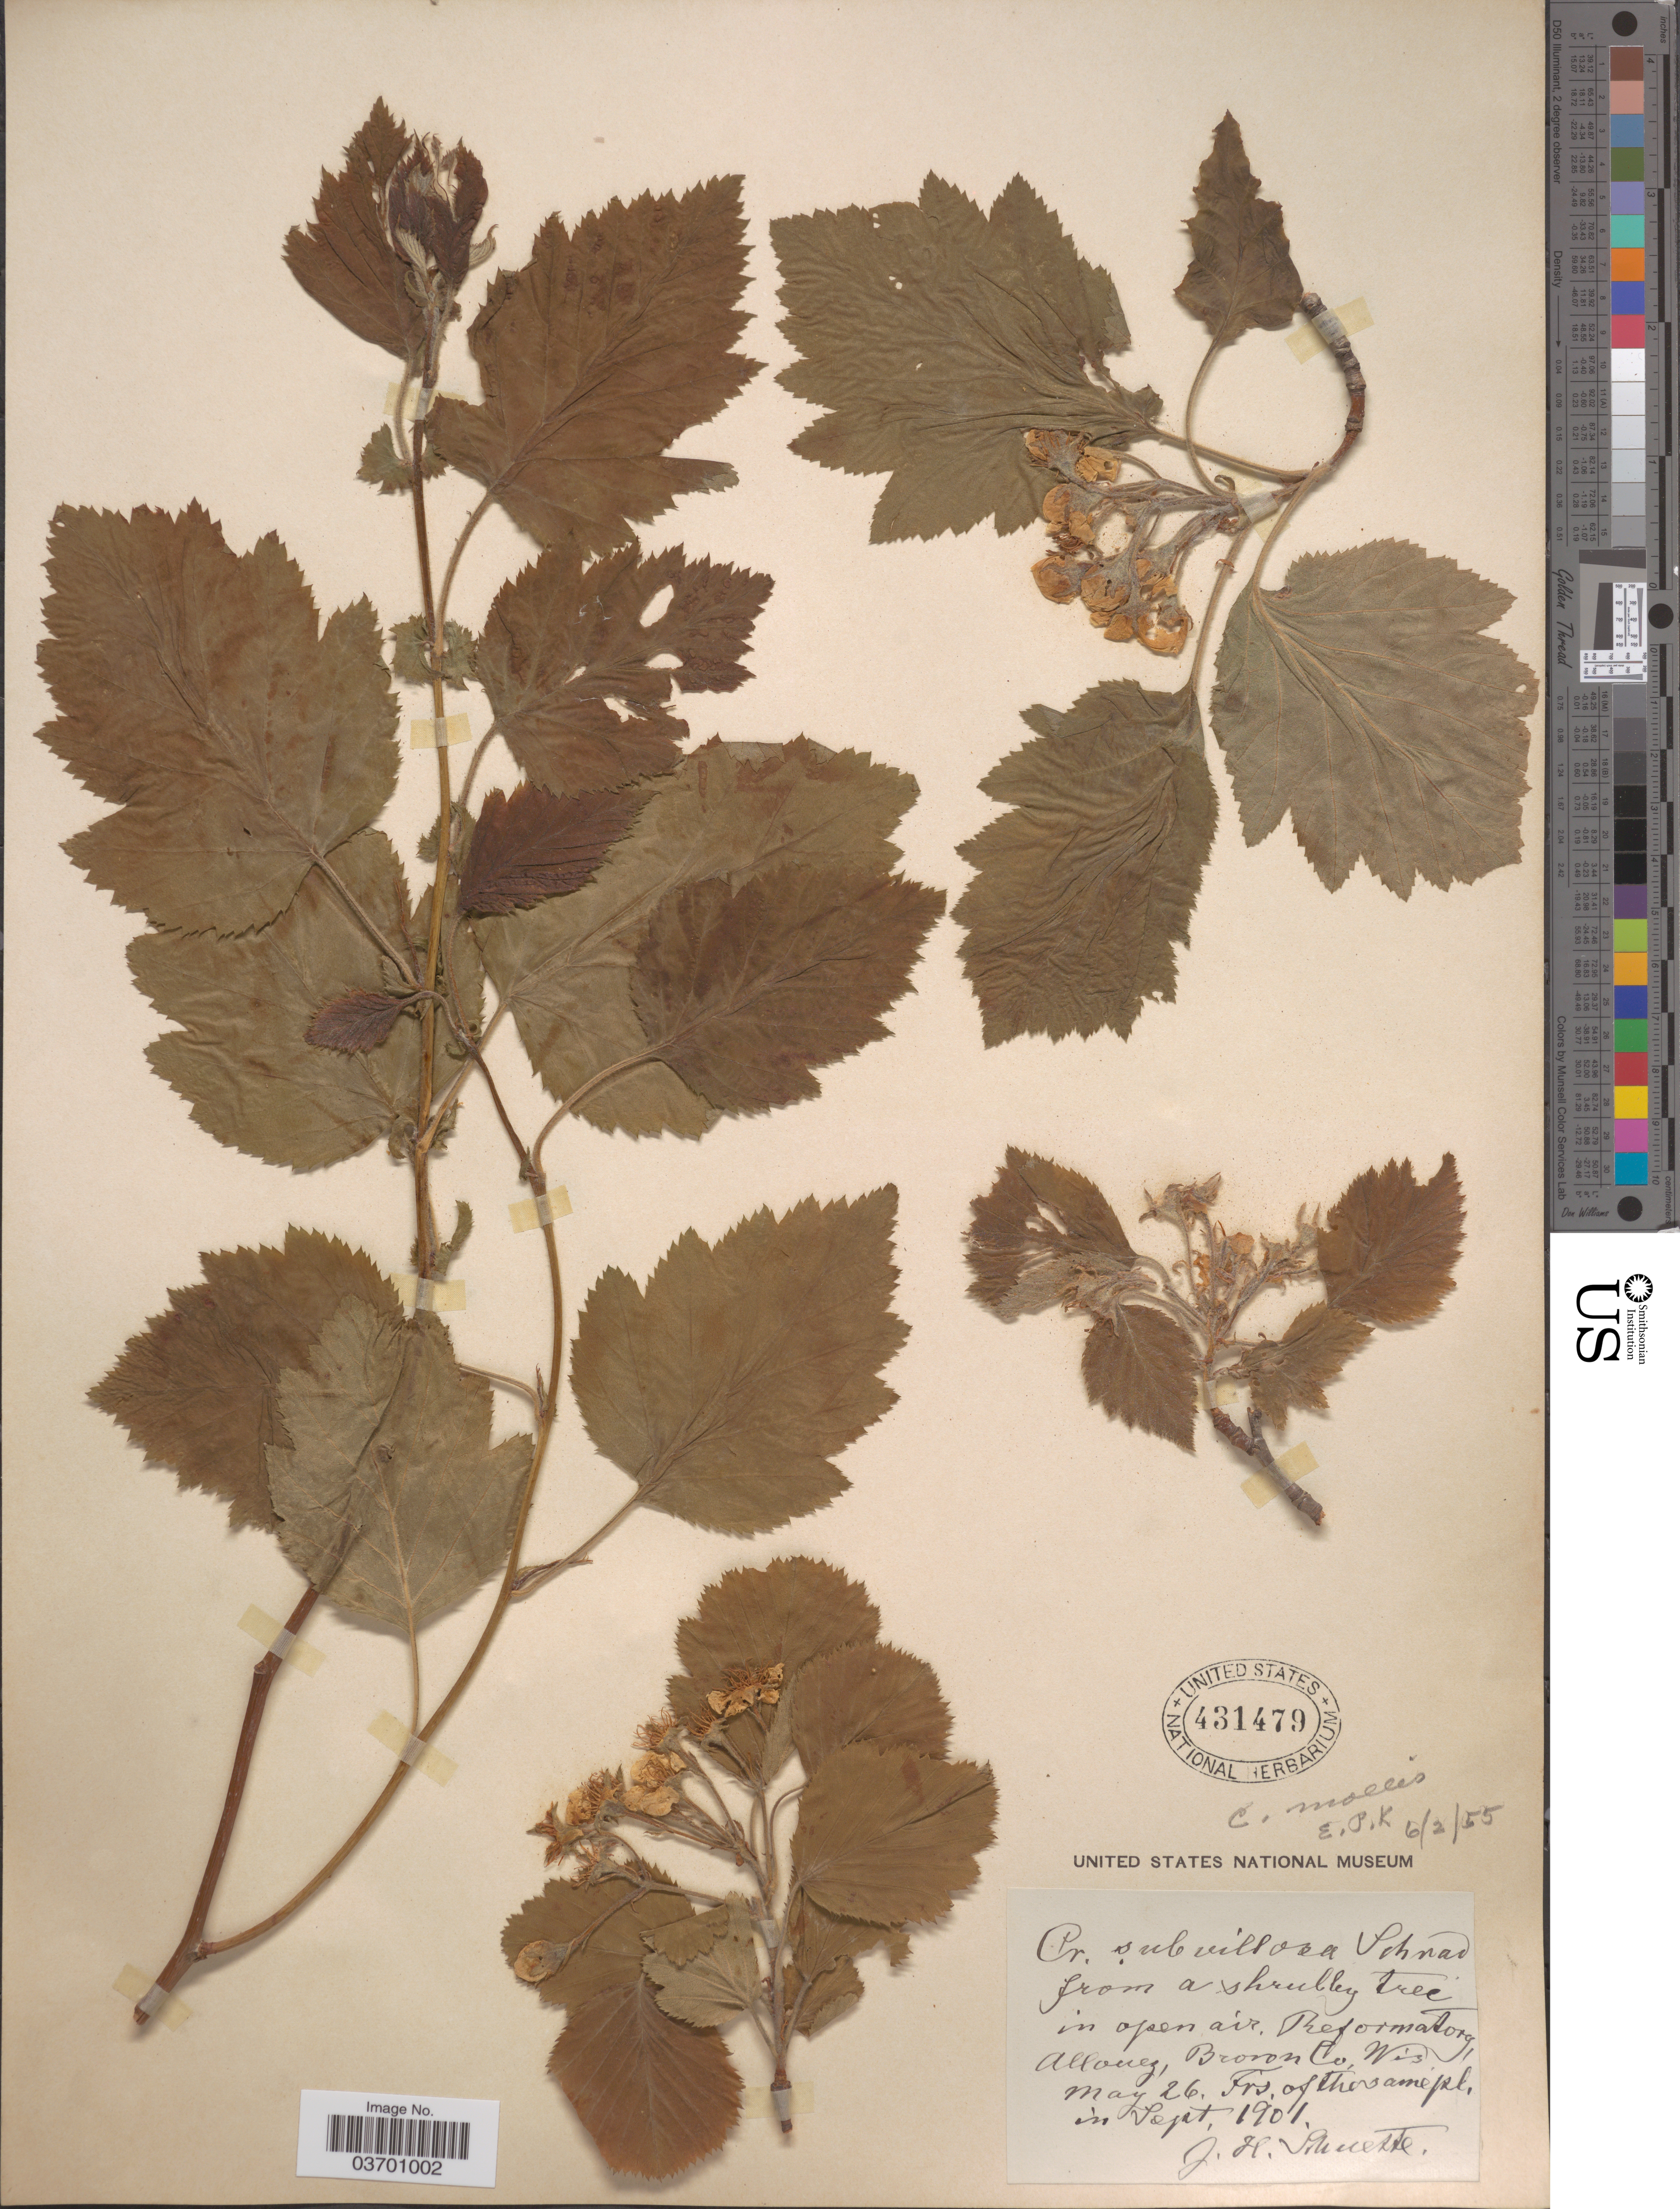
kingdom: Plantae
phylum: Tracheophyta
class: Magnoliopsida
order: Rosales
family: Rosaceae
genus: Crataegus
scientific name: Crataegus mollis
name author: (Torr. & A. Gray) Scheele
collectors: J. H. Schuette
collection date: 1901-05-26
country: United States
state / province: Wisconsin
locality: Allouez, Brown Co.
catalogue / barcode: US 431479